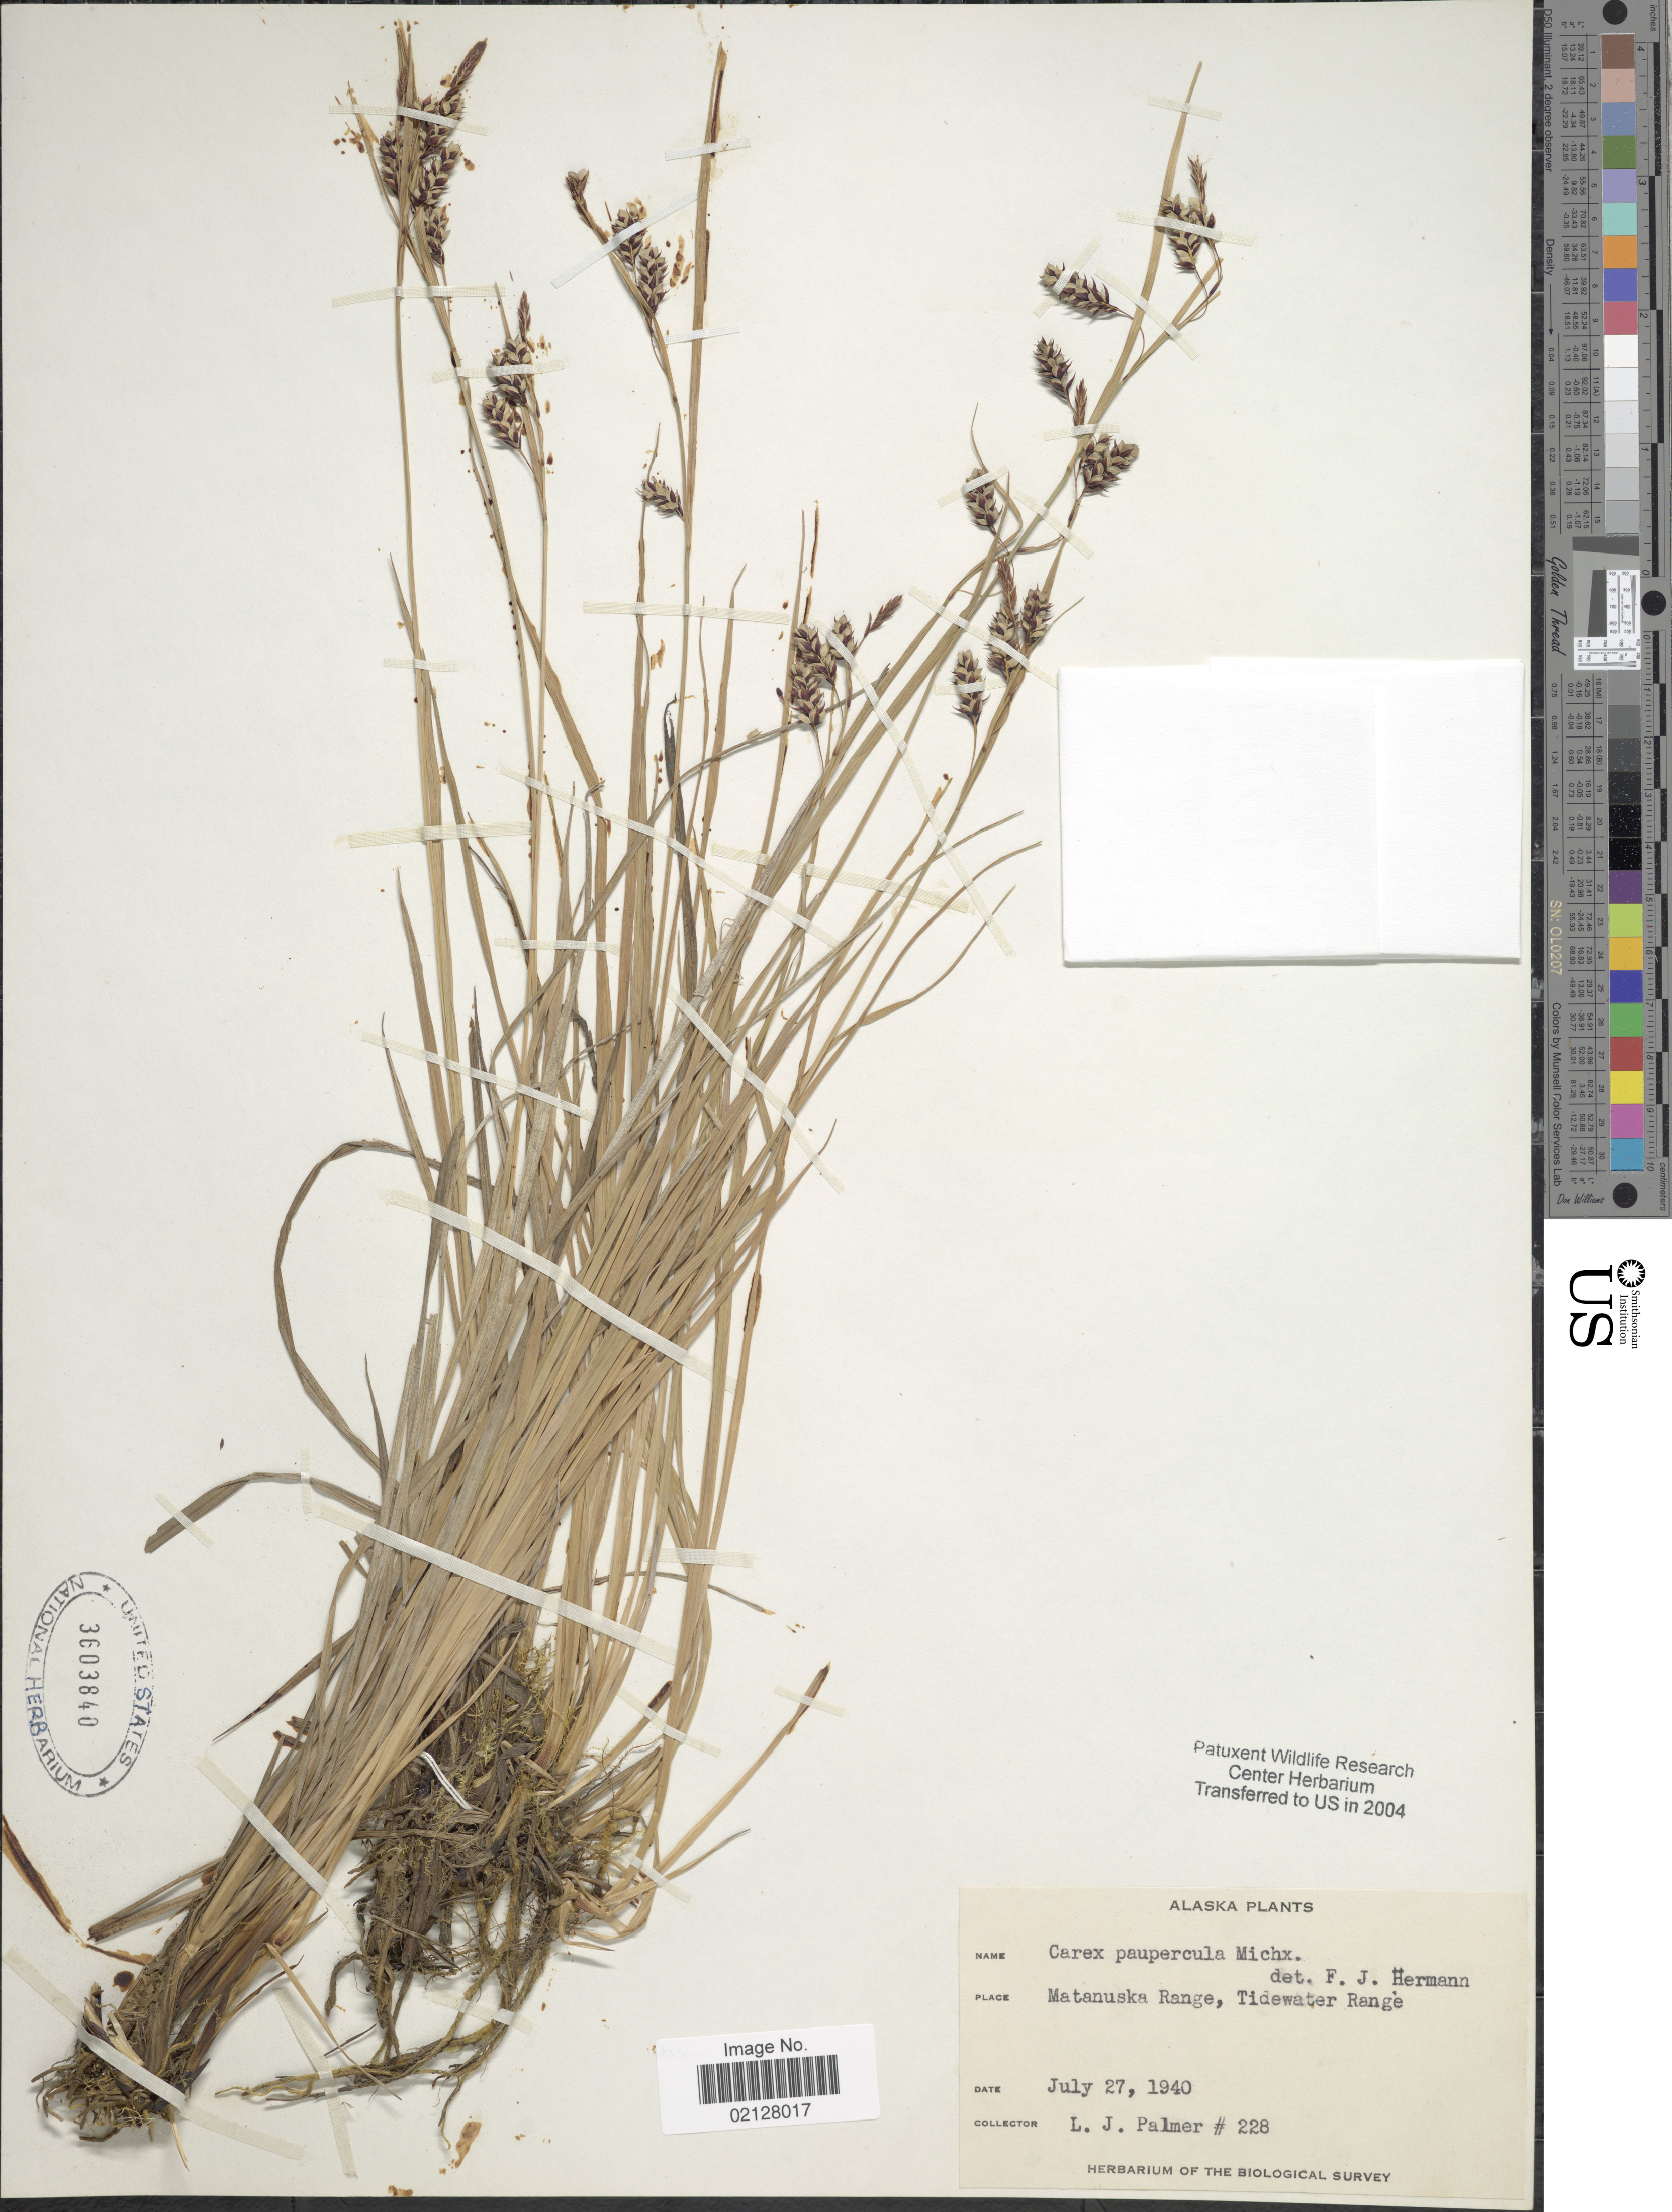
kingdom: Plantae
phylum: Tracheophyta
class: Liliopsida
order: Poales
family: Cyperaceae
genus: Carex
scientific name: Carex magellanica subsp. irrigua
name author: (Wahlenb.) Hiitonen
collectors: L. J. Palmer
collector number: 228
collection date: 1940-07-27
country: United States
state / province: Alaska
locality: Matanuska Range, Tidewater Range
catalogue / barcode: US 3603840